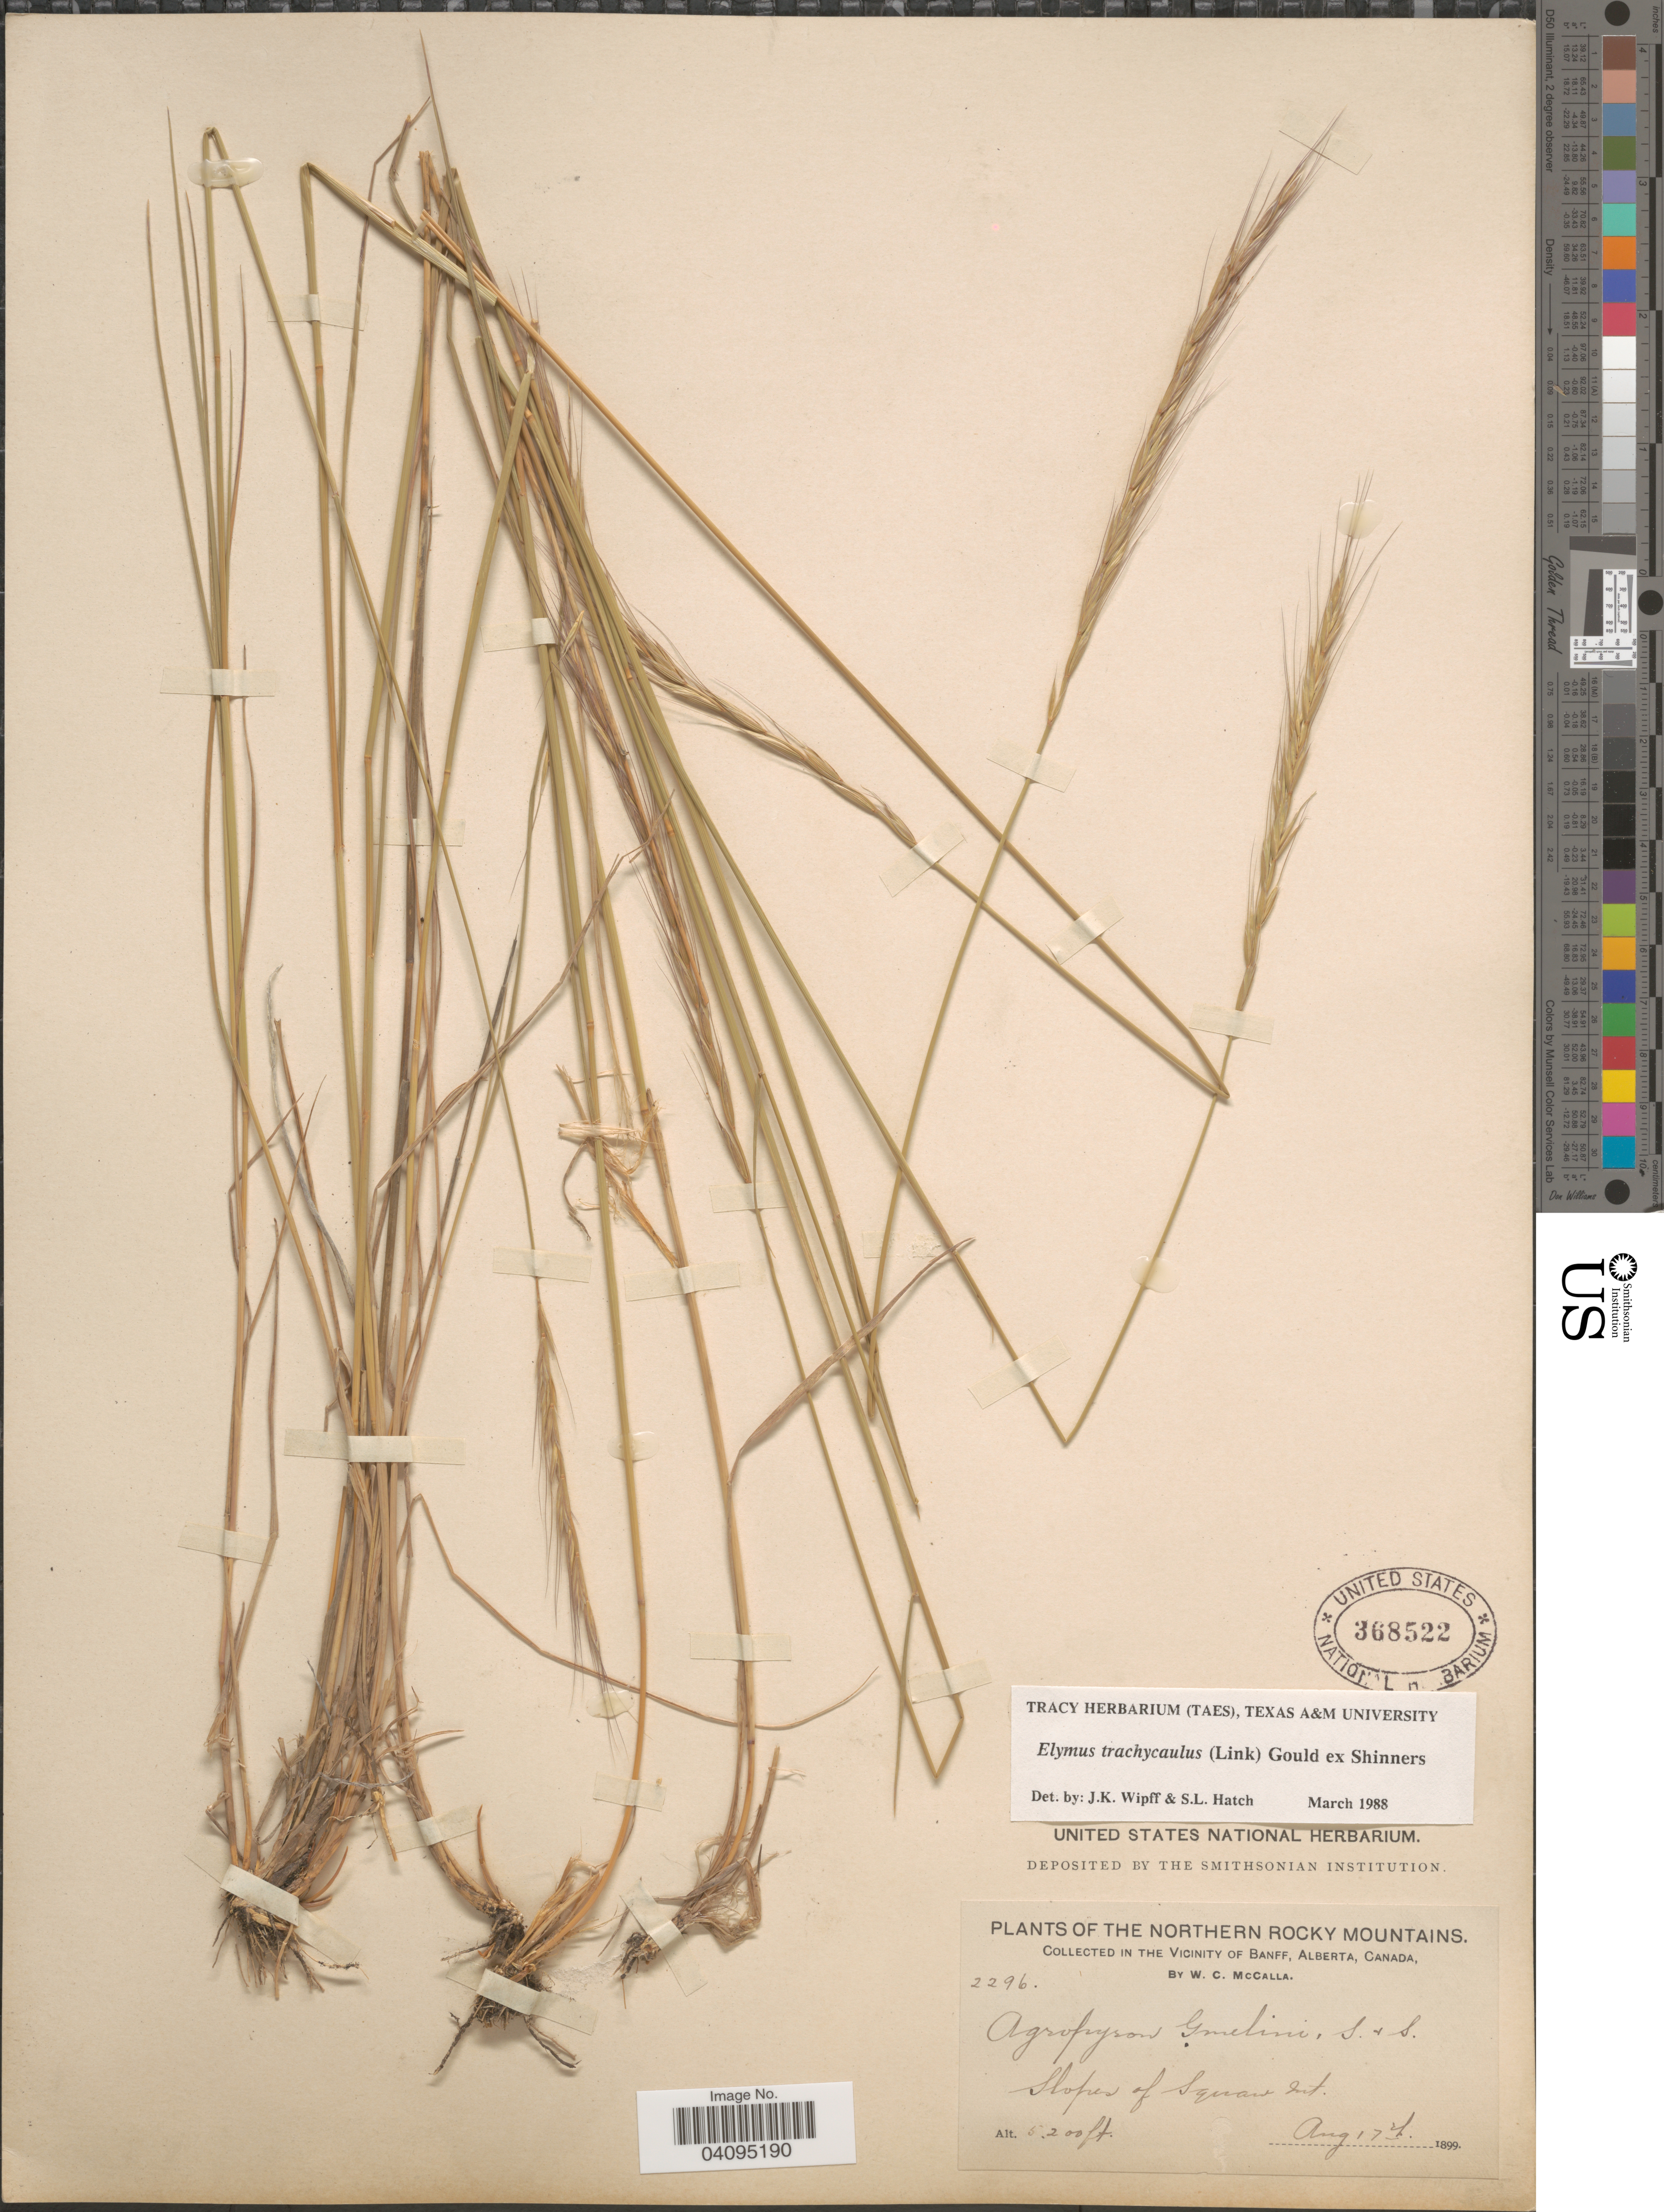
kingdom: Plantae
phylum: Tracheophyta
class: Liliopsida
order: Poales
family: Poaceae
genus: Elymus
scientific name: Elymus trachycaulus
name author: (Link) Gould ex Shinners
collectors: W. McCalla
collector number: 2296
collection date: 1899-08-17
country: Canada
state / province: Alberta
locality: The Northern Rocky Mountains. In the vicinity of Banff. Slopes of Squaw Mt.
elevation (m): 1585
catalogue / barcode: US 368522